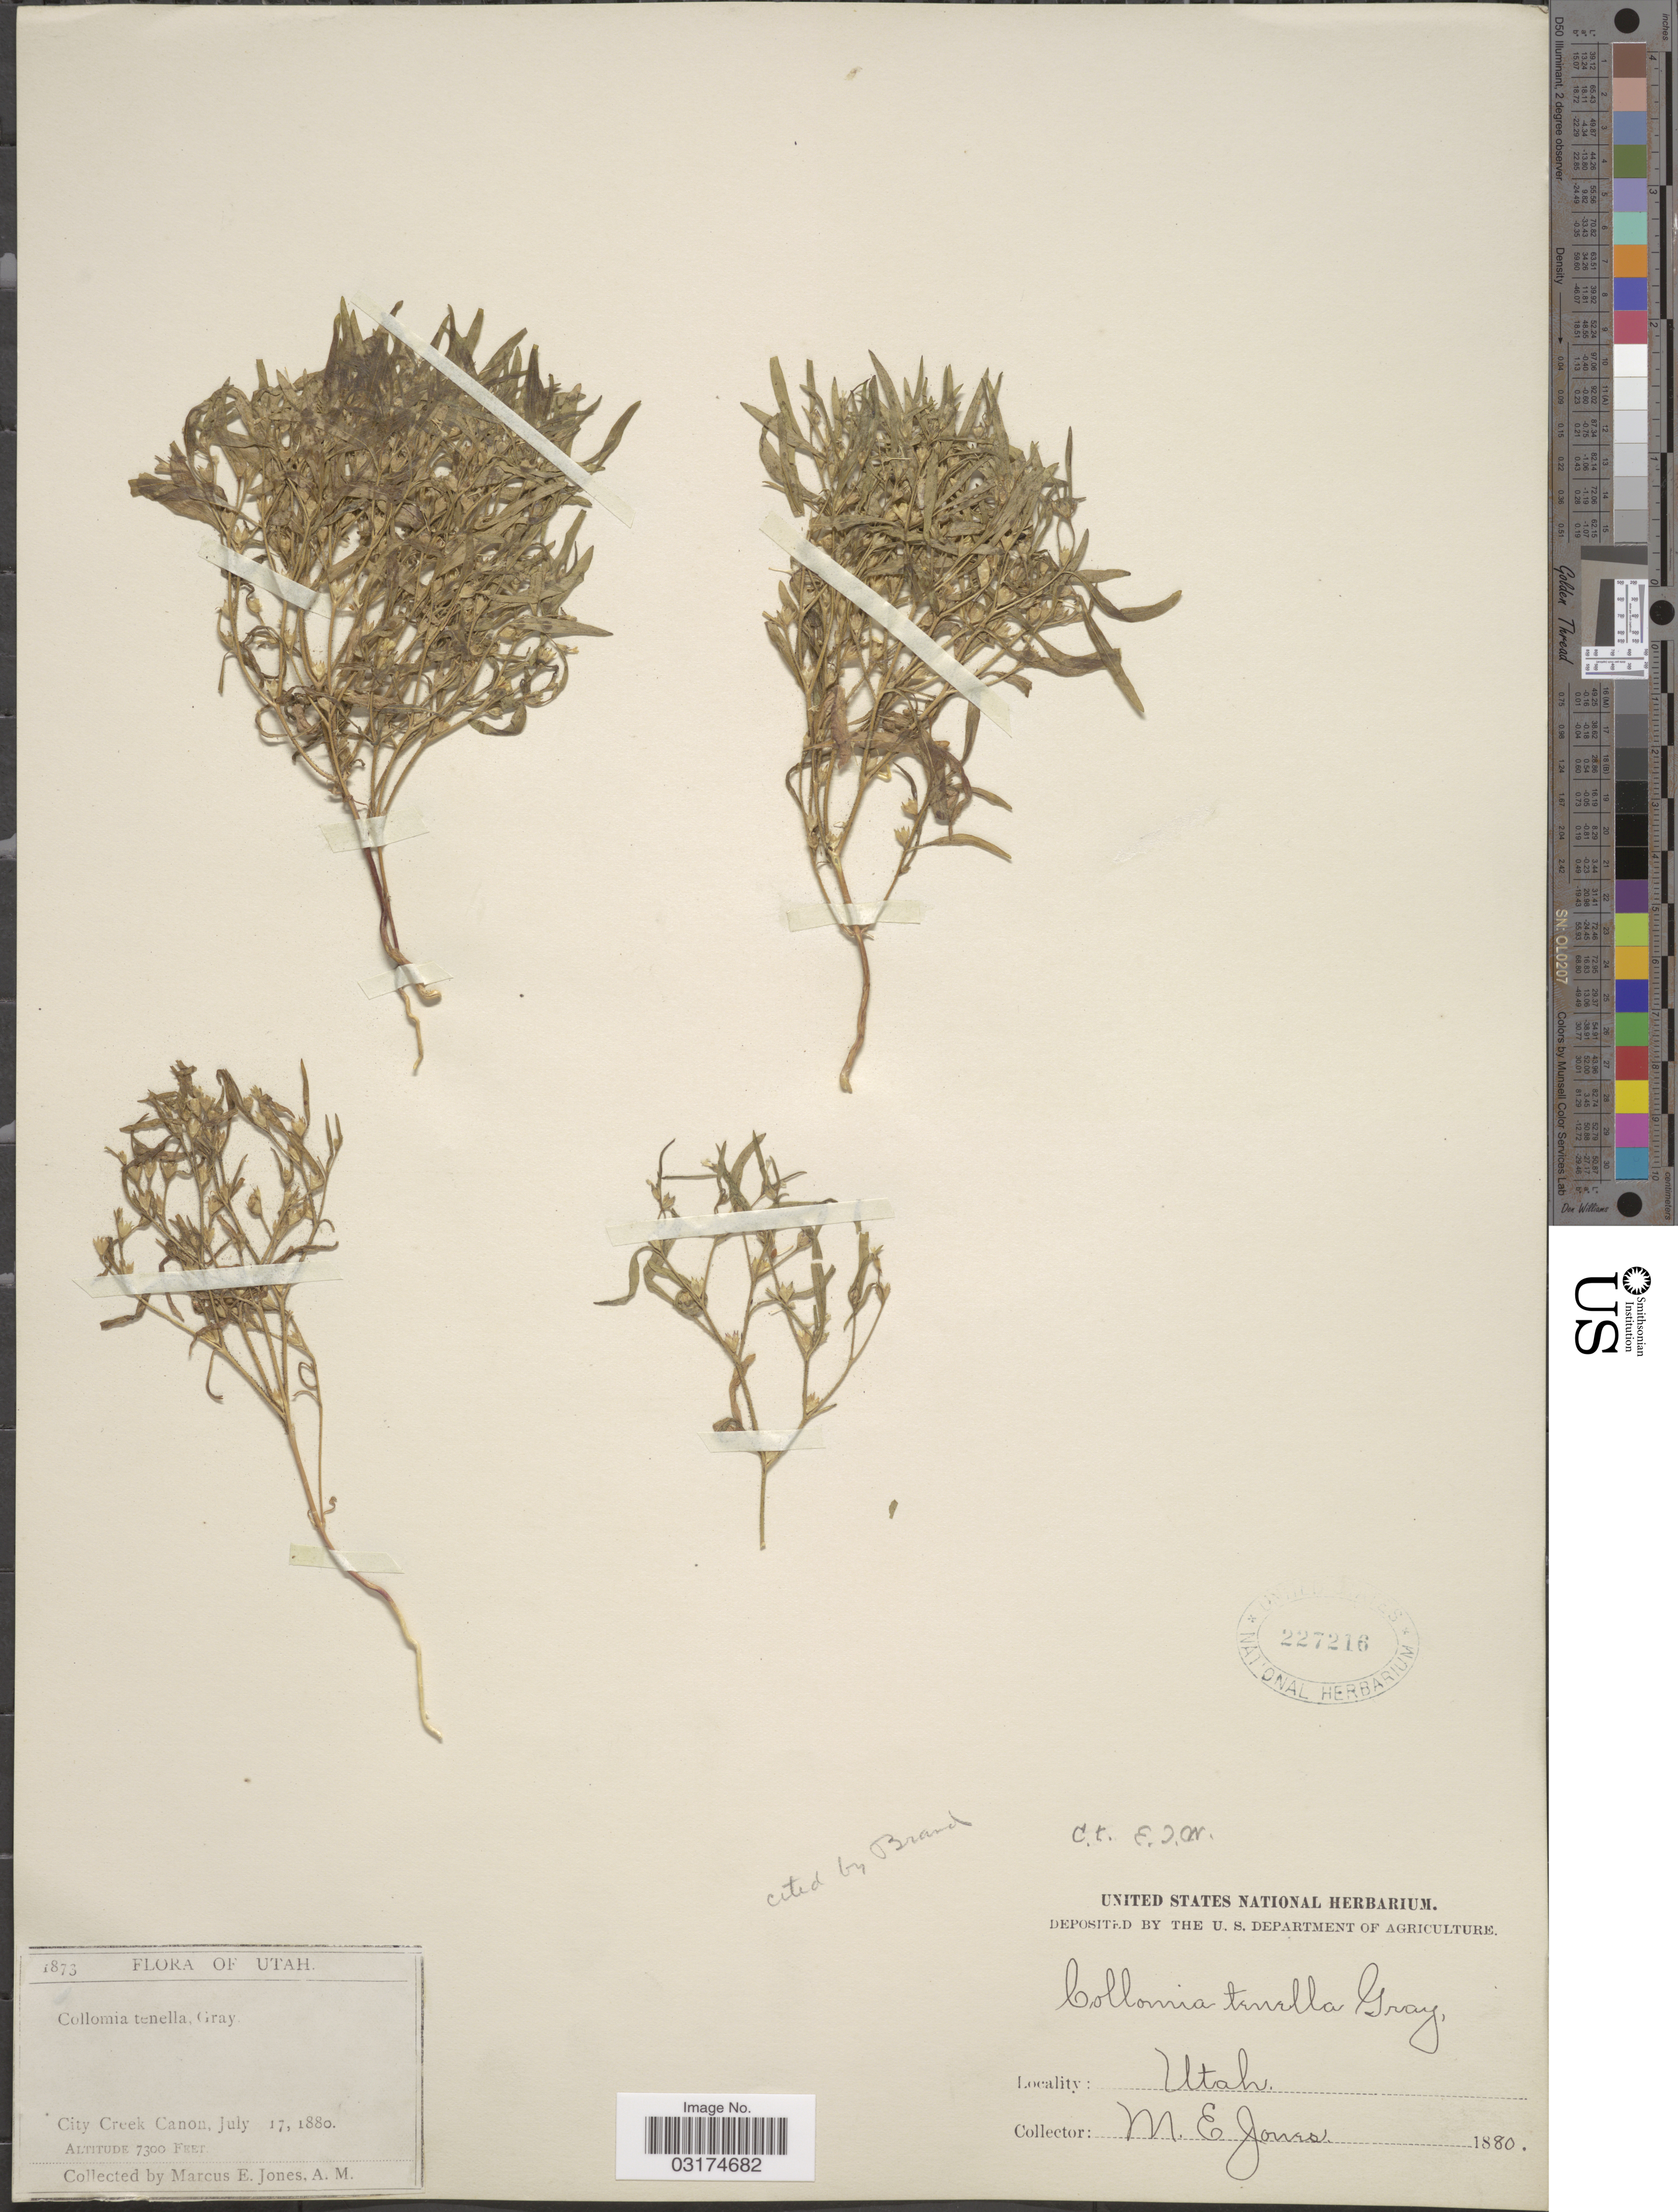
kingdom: Plantae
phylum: Tracheophyta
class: Magnoliopsida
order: Ericales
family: Polemoniaceae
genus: Collomia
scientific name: Collomia tenella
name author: A. Gray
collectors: M. E. Jones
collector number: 1873*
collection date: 1880-07-17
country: United States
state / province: Utah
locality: City Creek Canon.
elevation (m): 2225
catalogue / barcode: US 227216